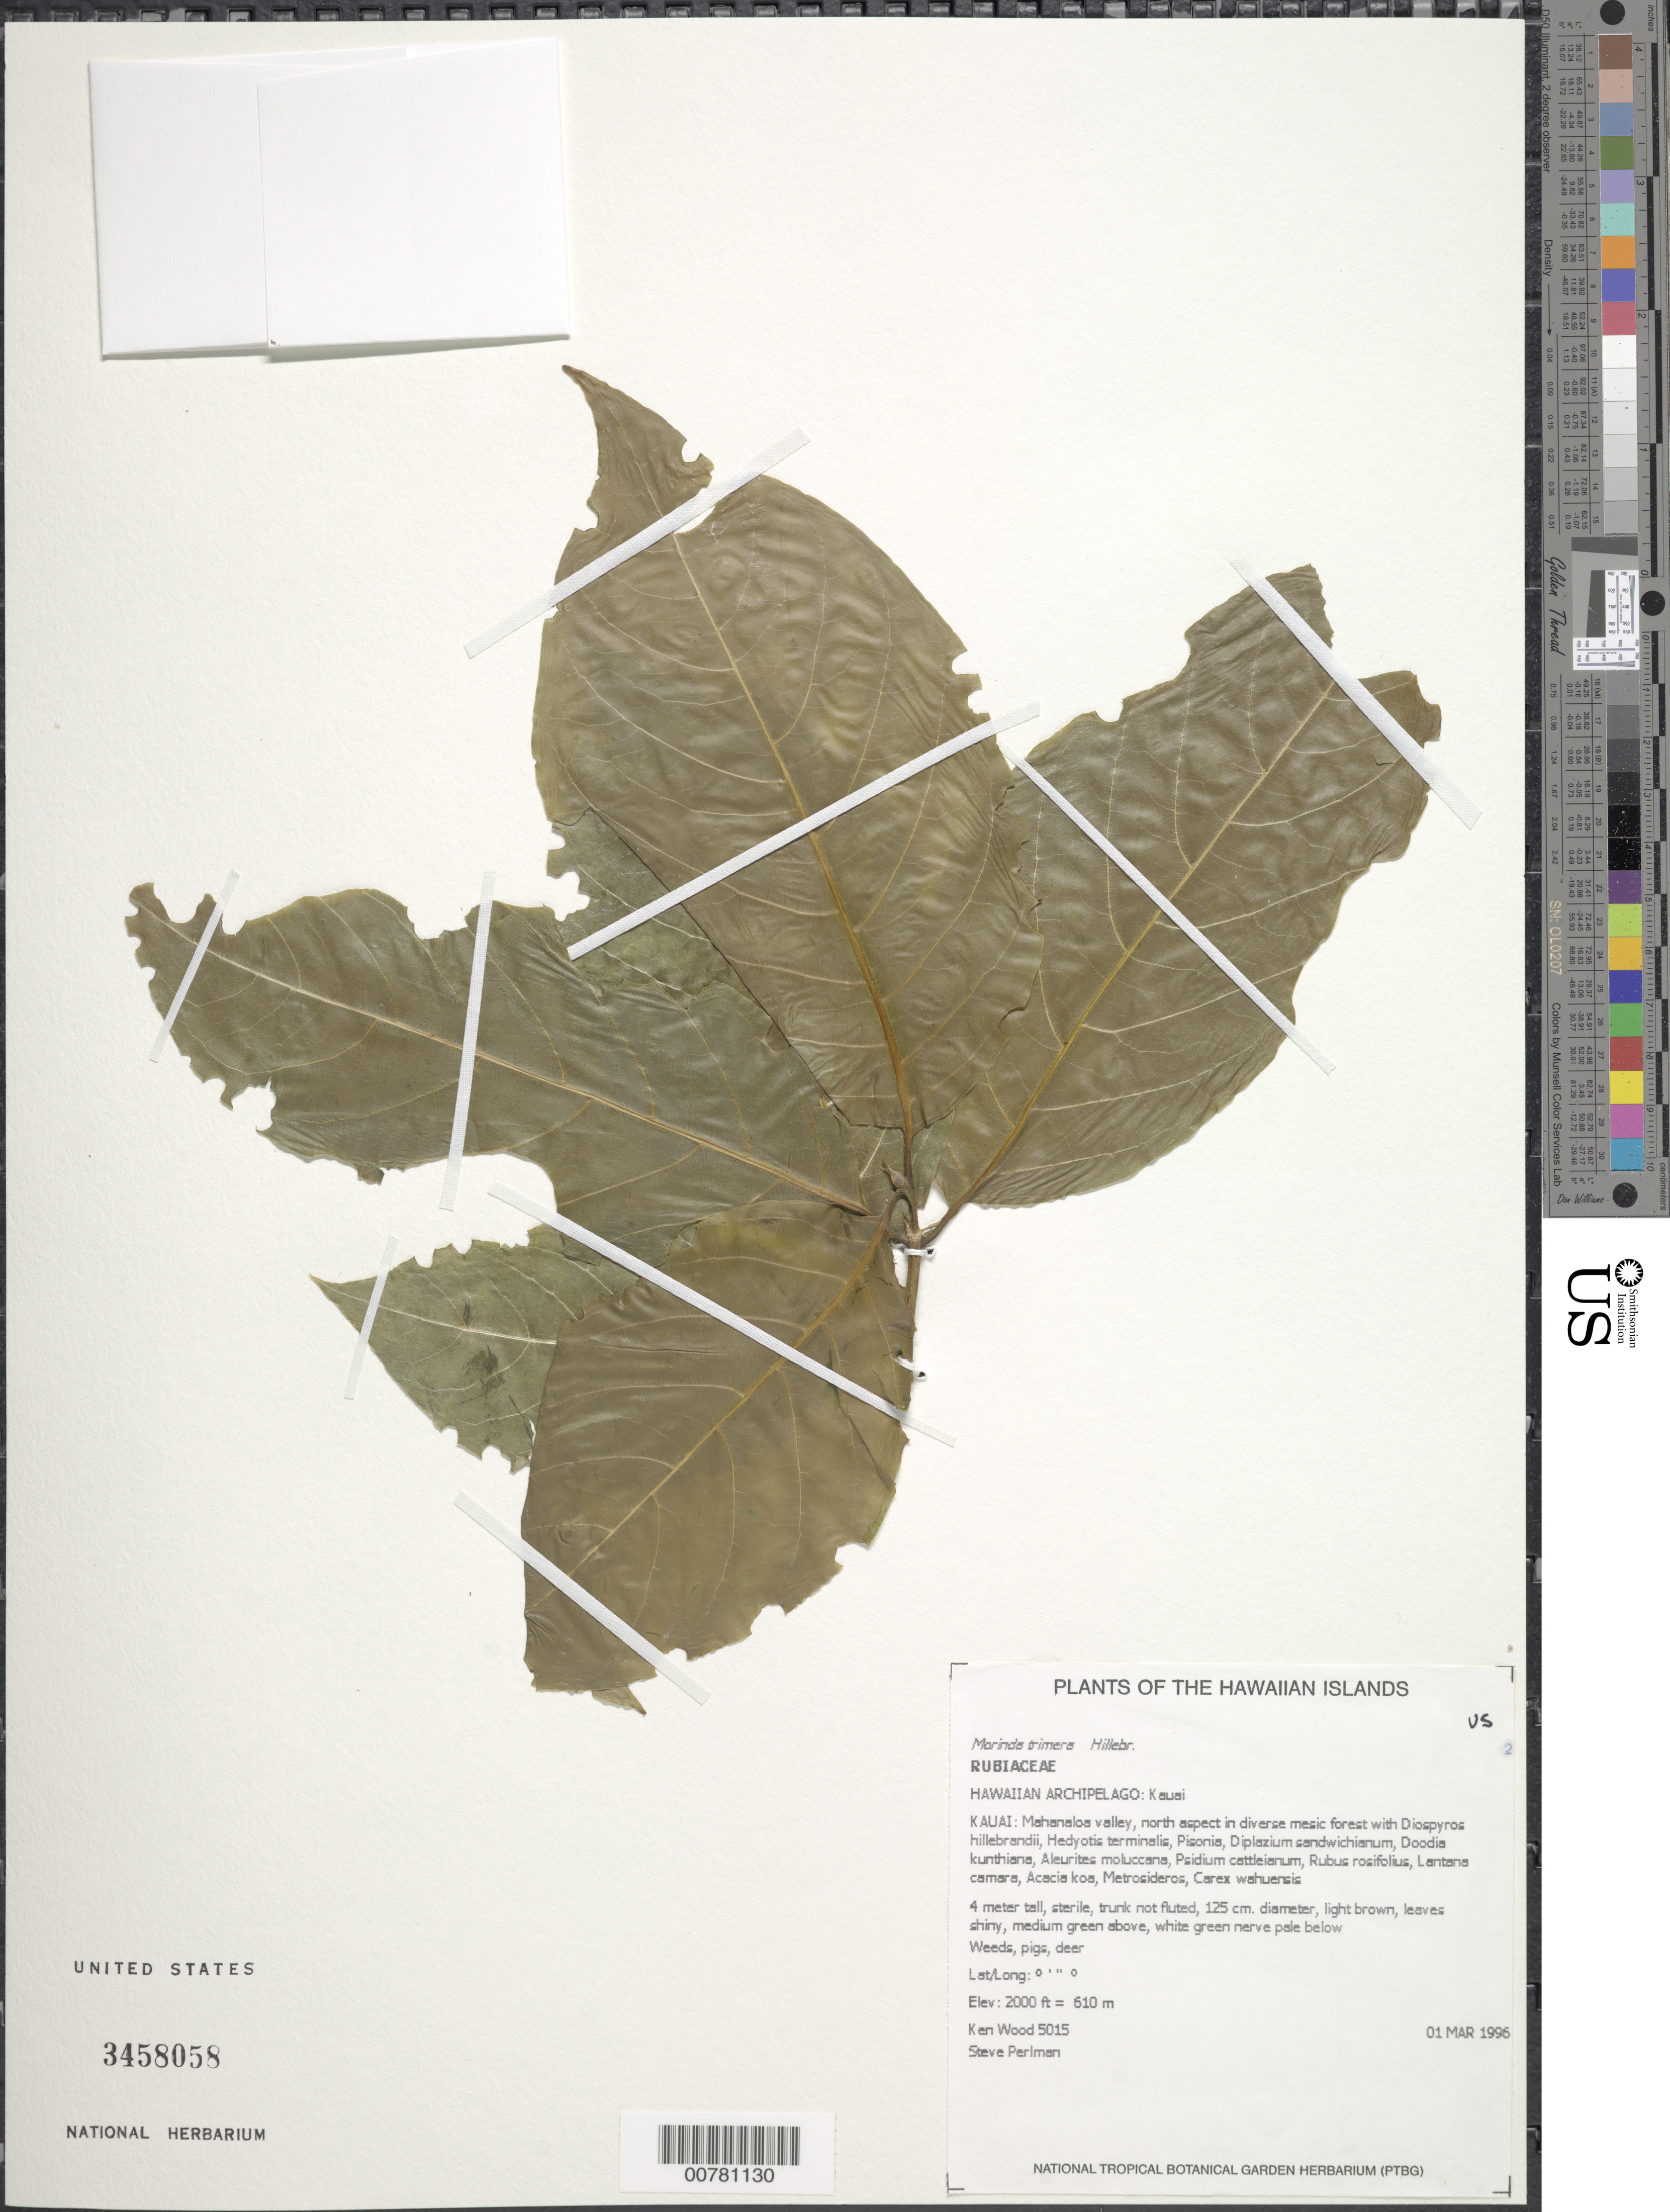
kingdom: Plantae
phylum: Tracheophyta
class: Magnoliopsida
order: Gentianales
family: Rubiaceae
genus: Gynochthodes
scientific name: Gynochthodes trimera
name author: (Hillebr.) Razafim. & B. Bremer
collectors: K. R. Wood & S. P. Perlman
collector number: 5015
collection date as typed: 1 Mar 1996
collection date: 1996-03-01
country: United States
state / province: Hawaii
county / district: Kaui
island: Kaua'i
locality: Mahanaloa valley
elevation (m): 610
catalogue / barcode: US 3458058